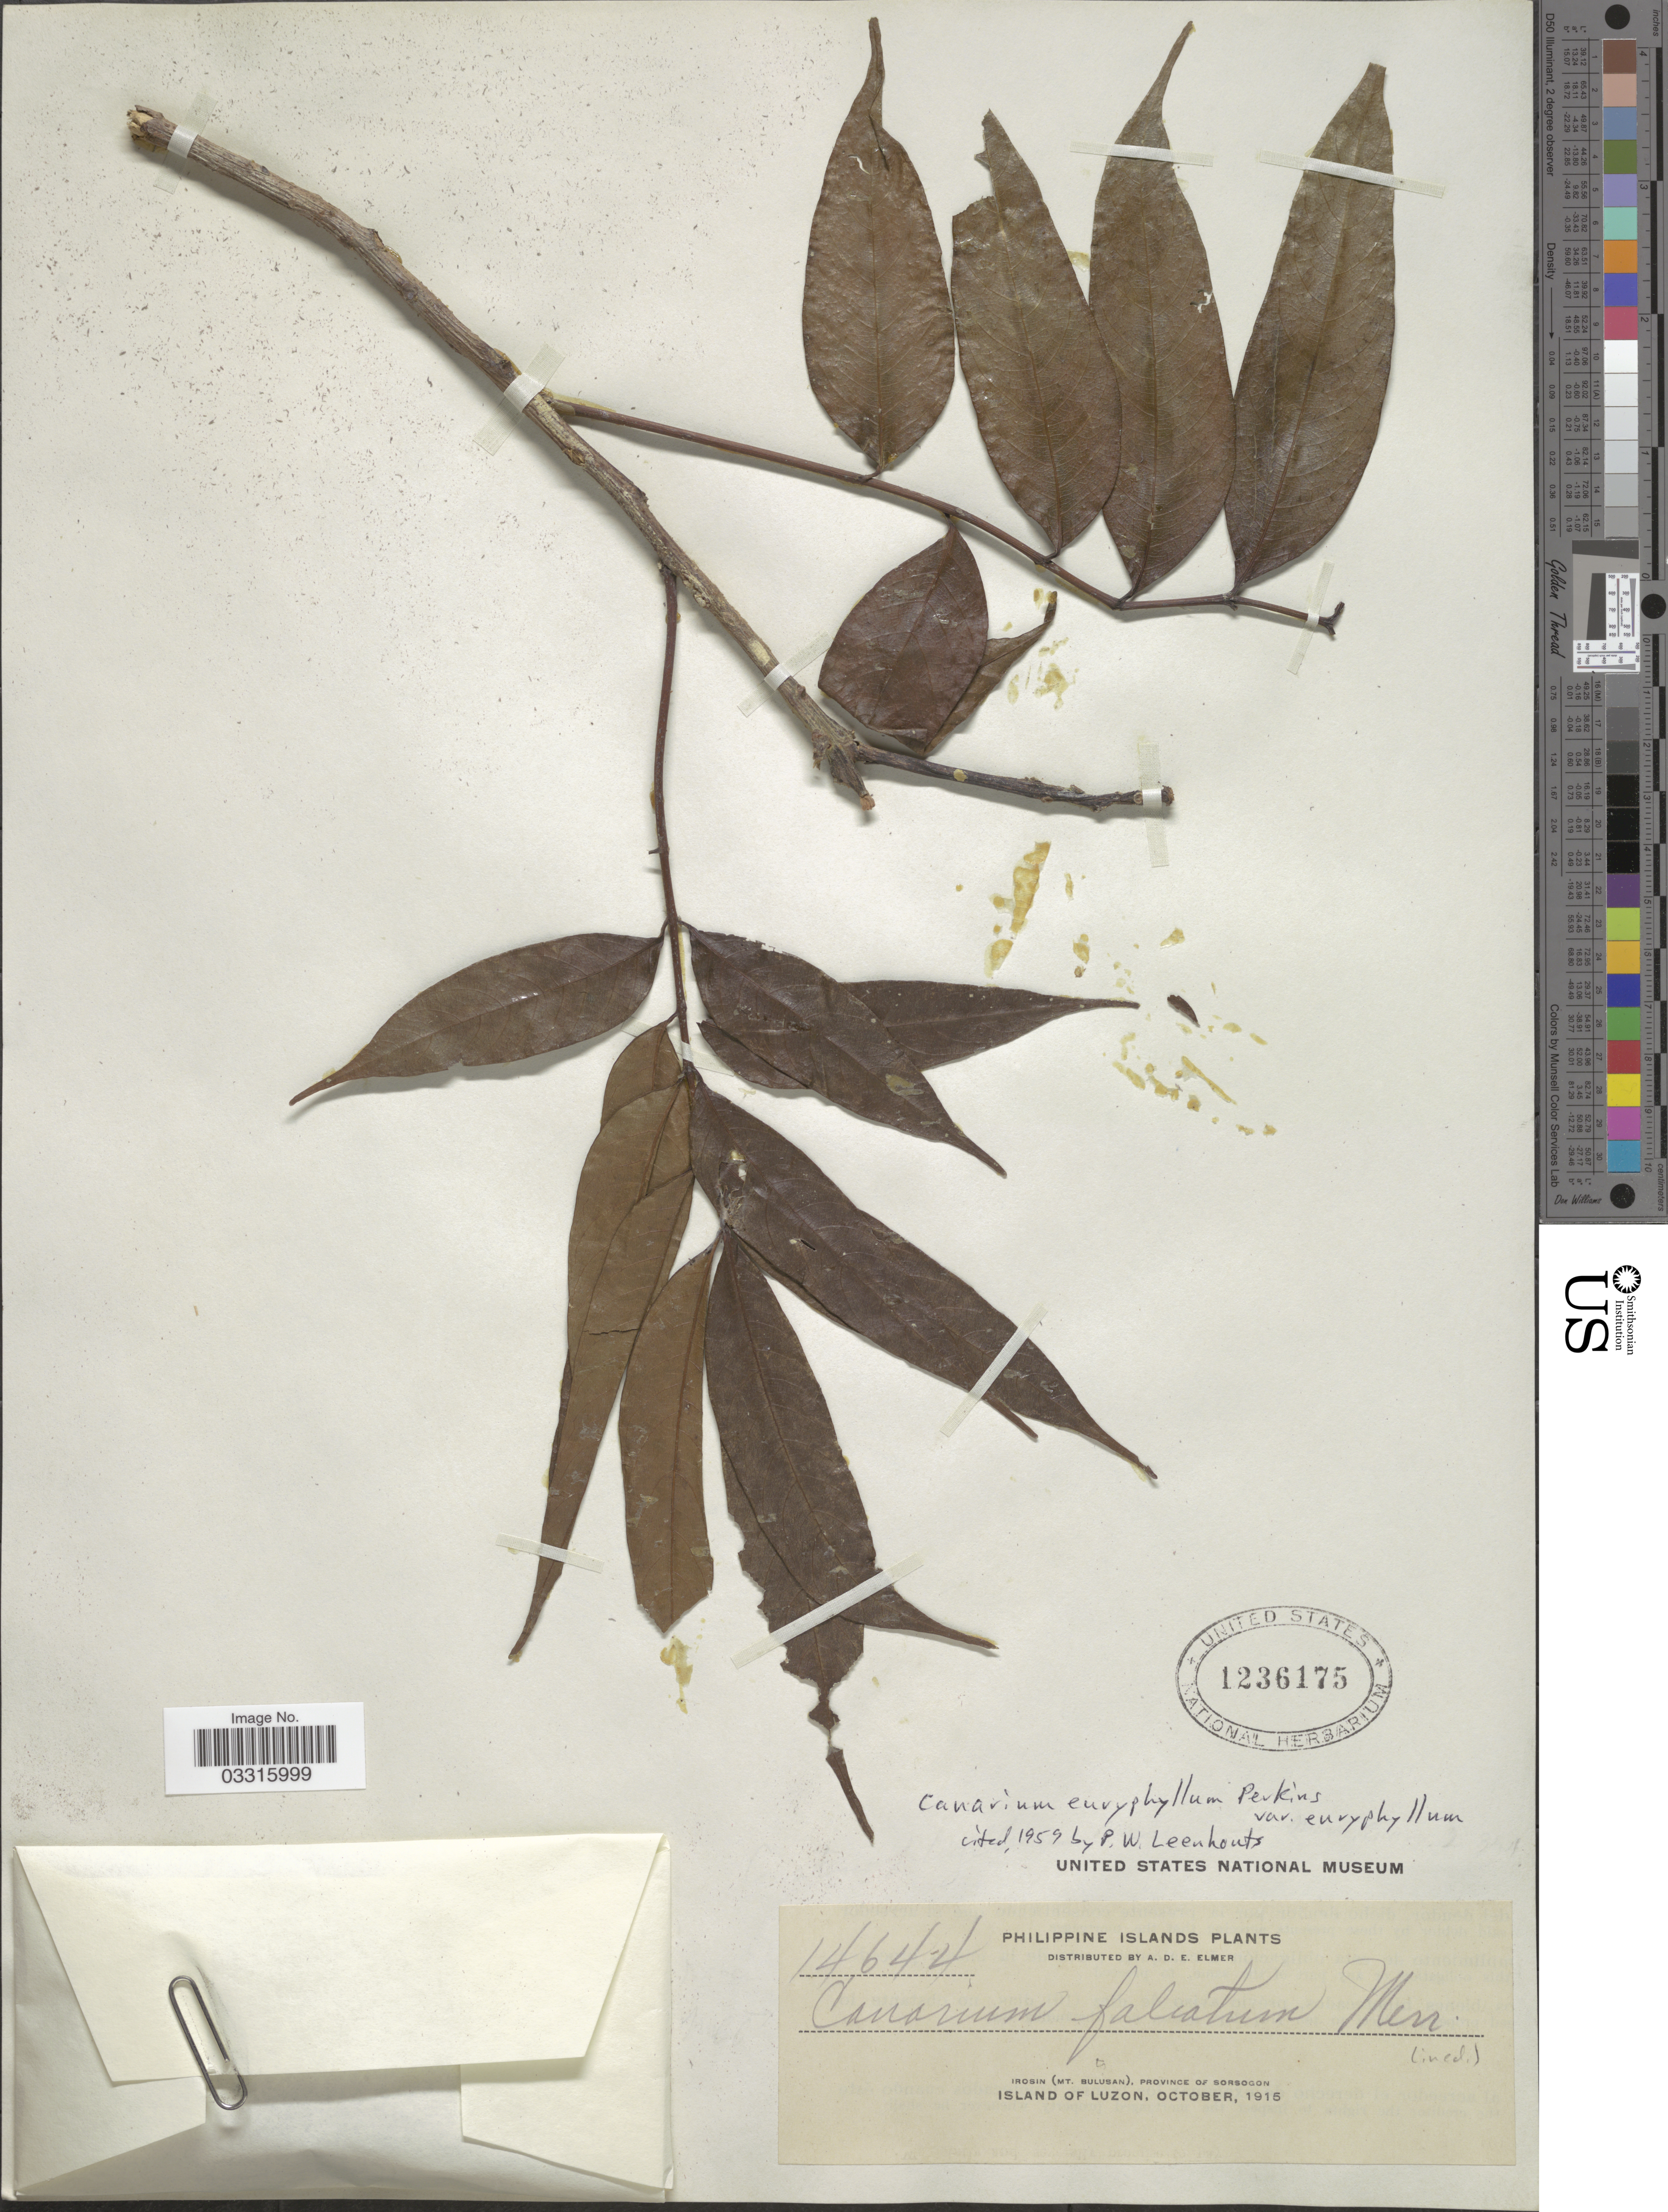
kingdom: Plantae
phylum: Tracheophyta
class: Magnoliopsida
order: Sapindales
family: Burseraceae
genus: Canarium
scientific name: Canarium euryphyllum var. euryphyllum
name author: G. Perkins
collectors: A. D. E. Elmer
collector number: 14644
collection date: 1915-10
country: Philippines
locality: Irosin (Mt. Bulusan), Province of Sorsogon. Island of Luzon.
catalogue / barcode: US 1236175